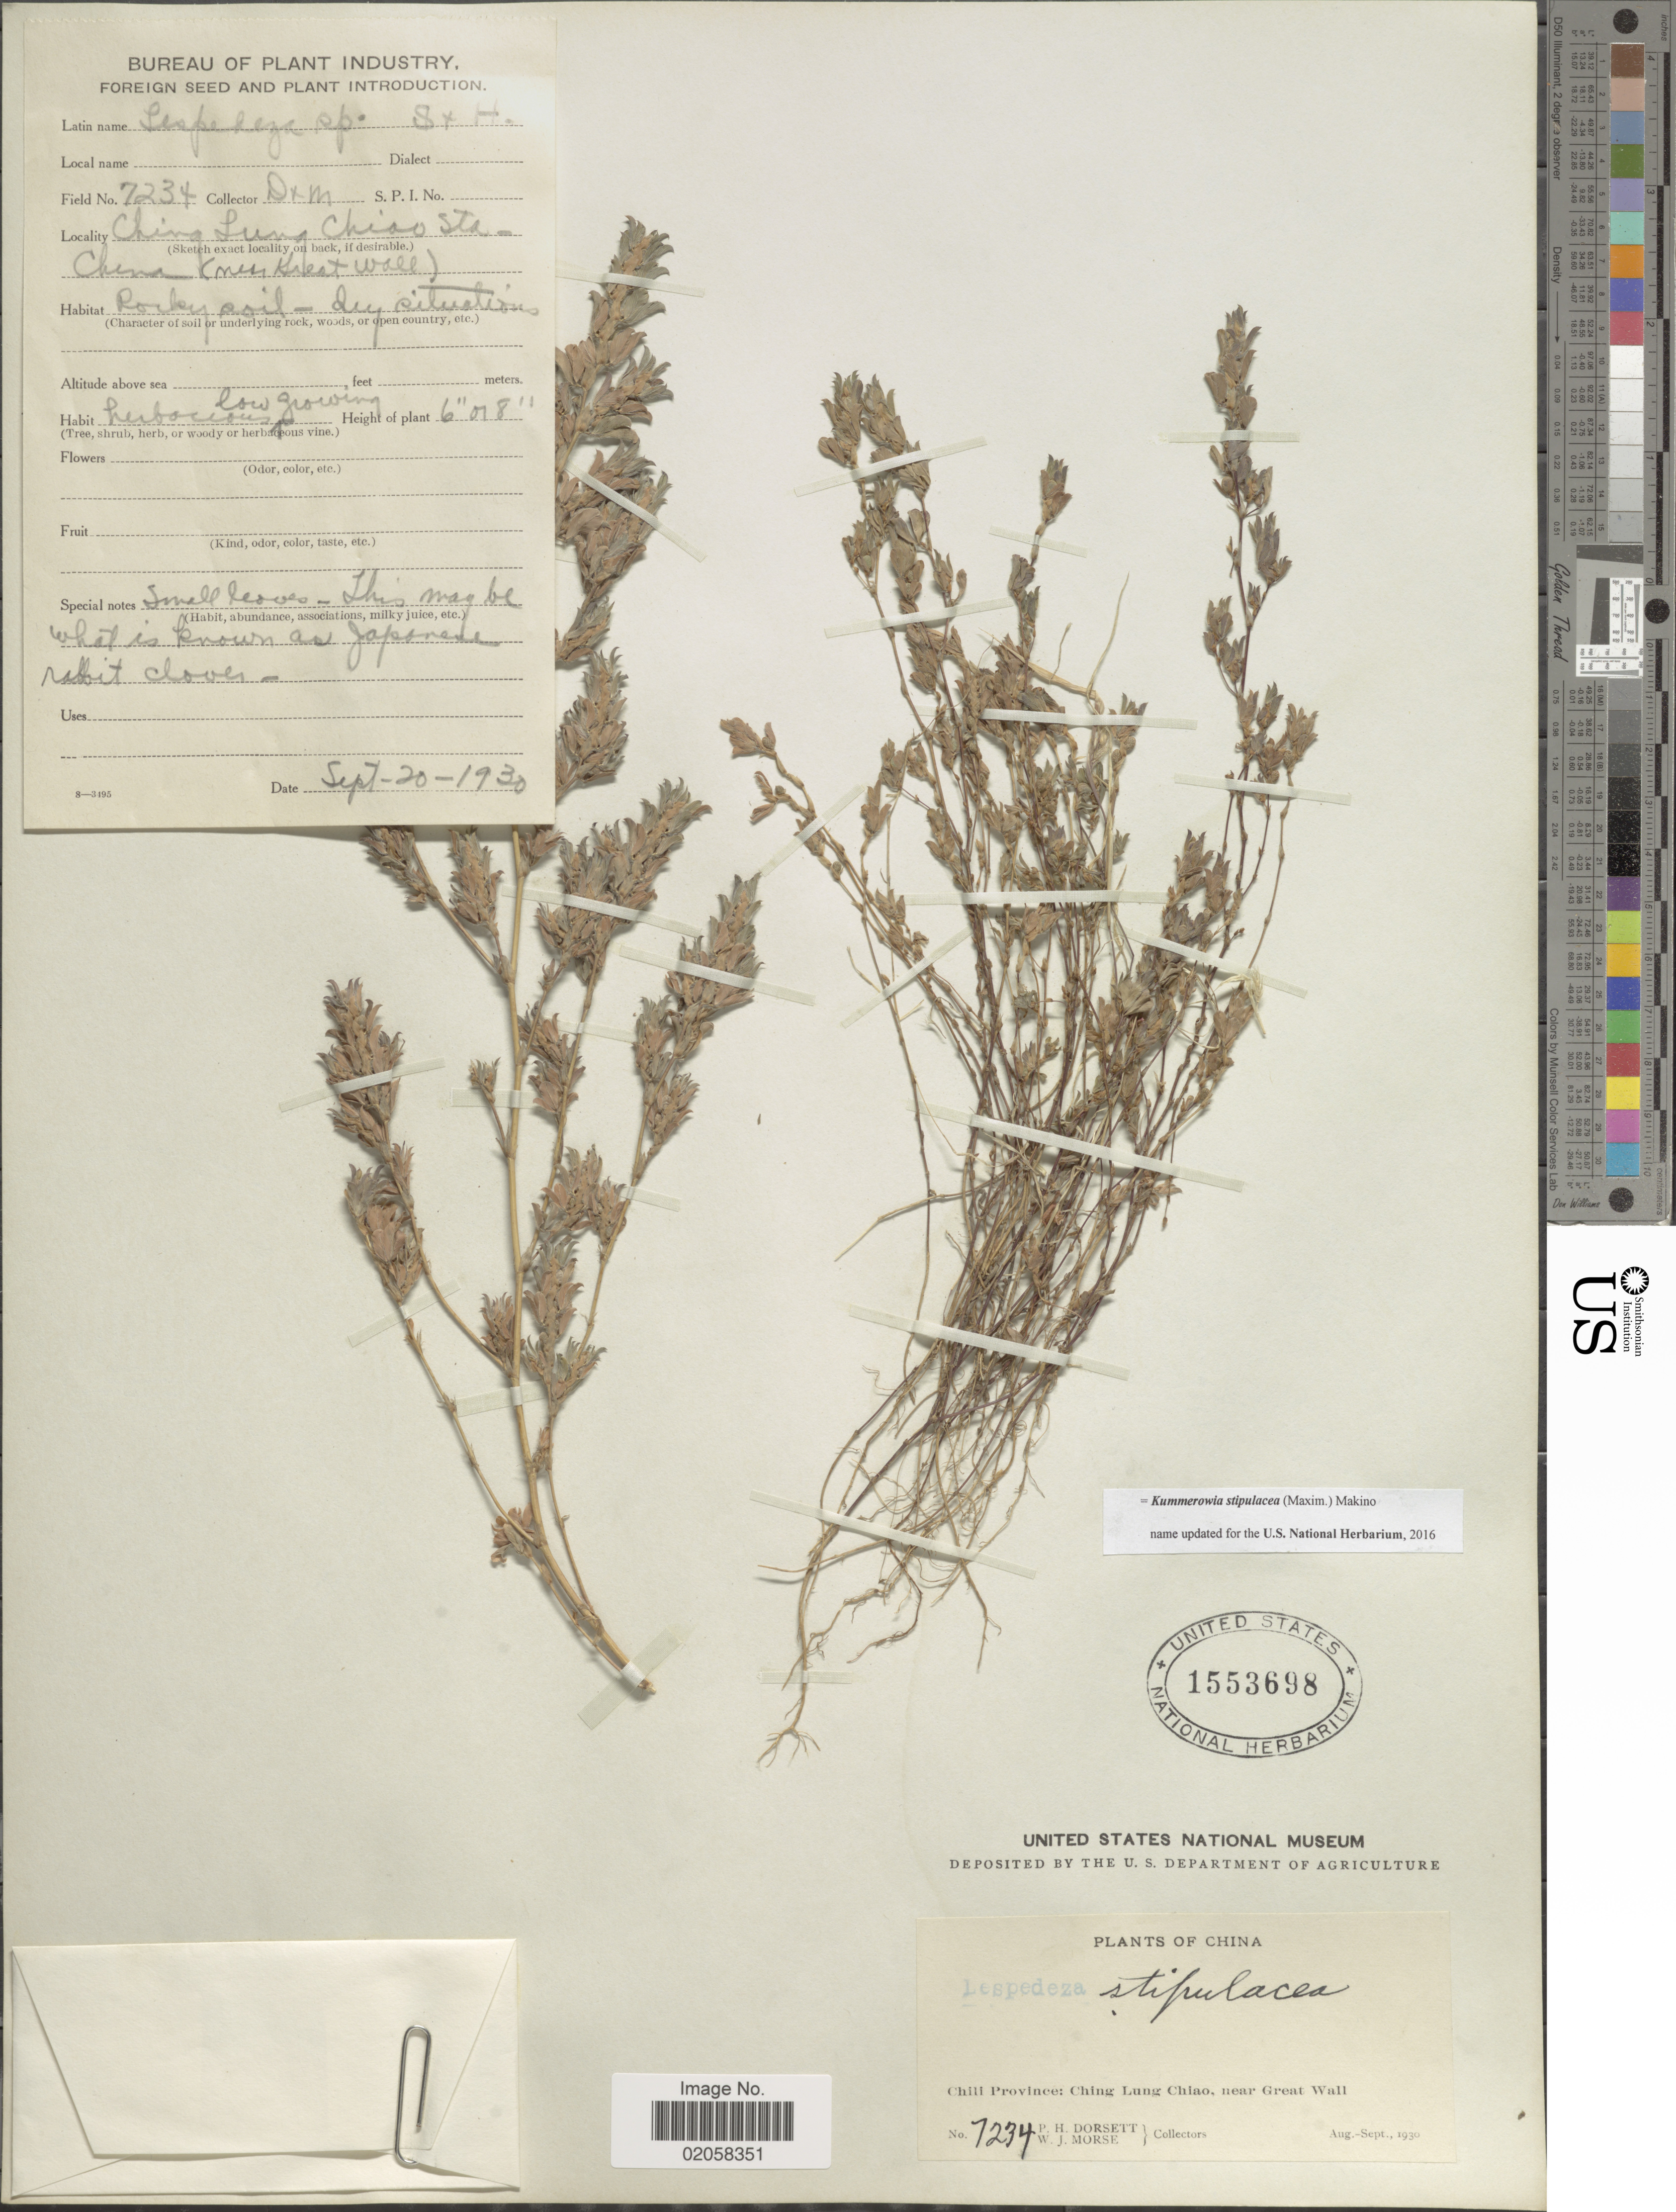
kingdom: Plantae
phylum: Tracheophyta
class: Magnoliopsida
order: Fabales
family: Fabaceae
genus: Kummerowia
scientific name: Kummerowia stipulacea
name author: (Maxim.) Makino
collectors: P. H. Dorsett & W. J. Morse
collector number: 7234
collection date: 1930-08/1930-09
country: China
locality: Chili Province: Ching Lung Chiao, near Great Wall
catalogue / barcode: US 1553698